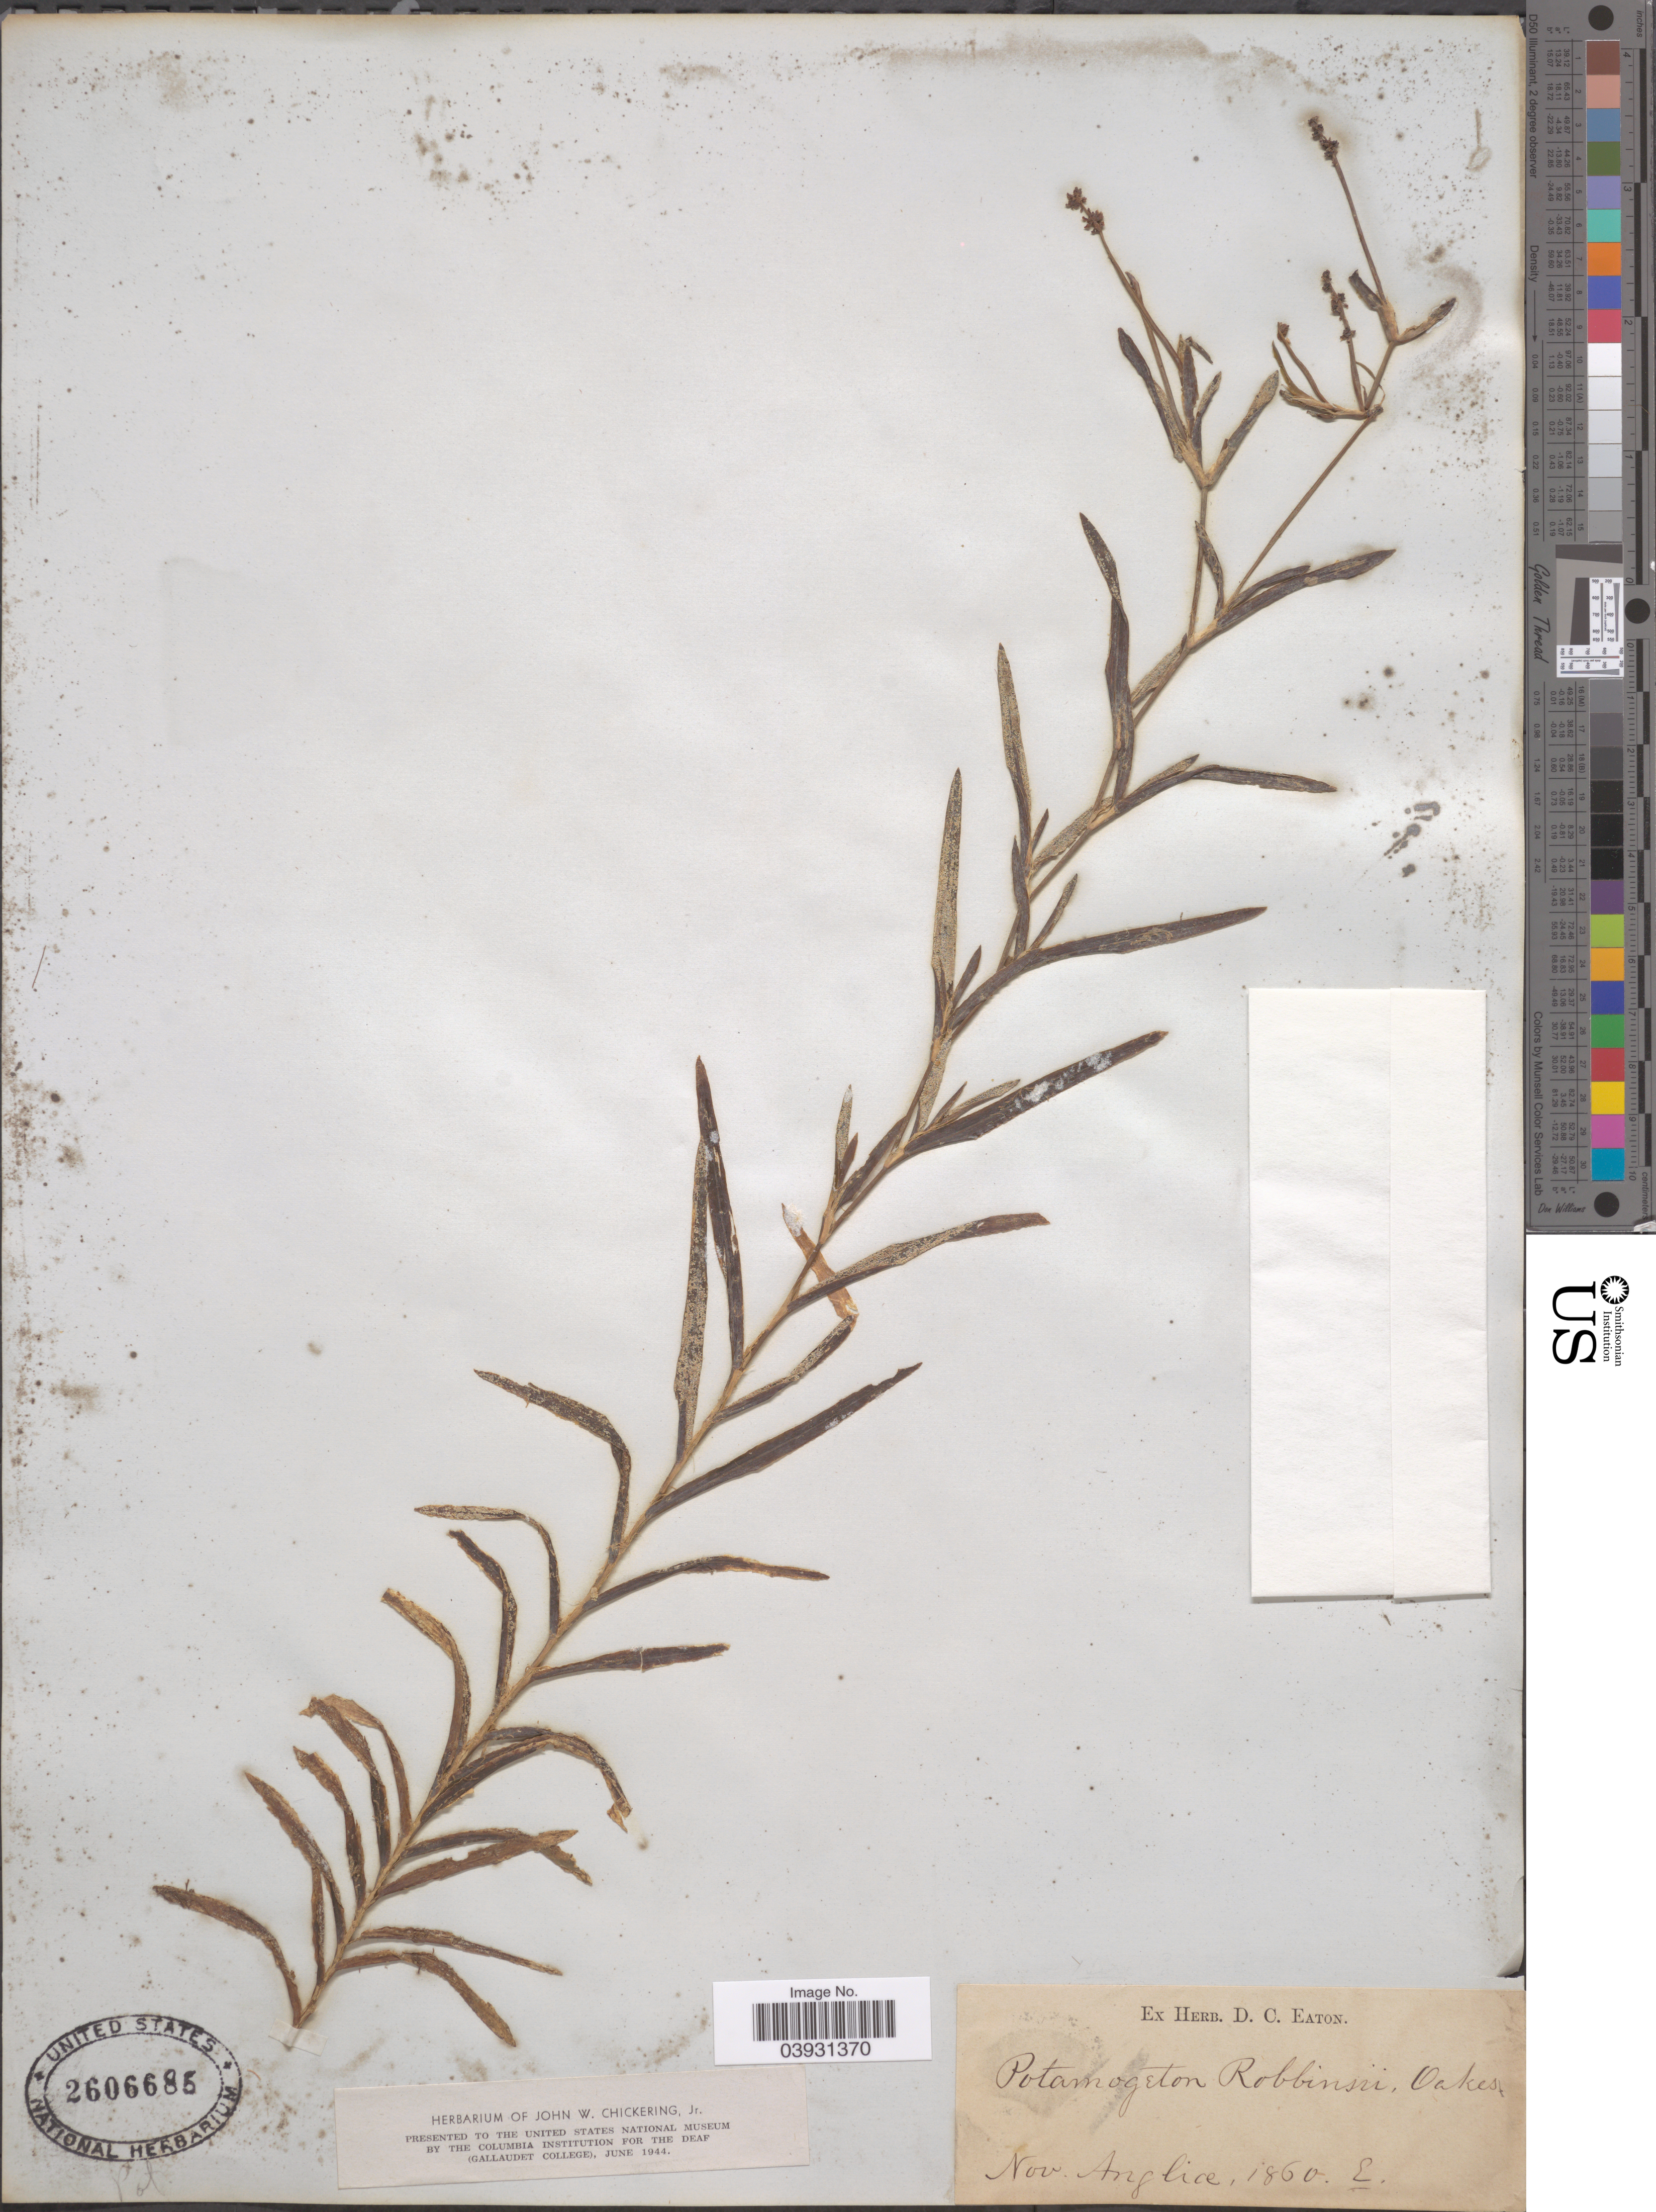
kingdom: Plantae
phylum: Tracheophyta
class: Liliopsida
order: Alismatales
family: Potamogetonaceae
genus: Potamogeton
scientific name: Potamogeton robbinsii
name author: Oakes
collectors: D. Eaton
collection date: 1860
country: United States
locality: Nov. Angliae.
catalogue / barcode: US 2606685